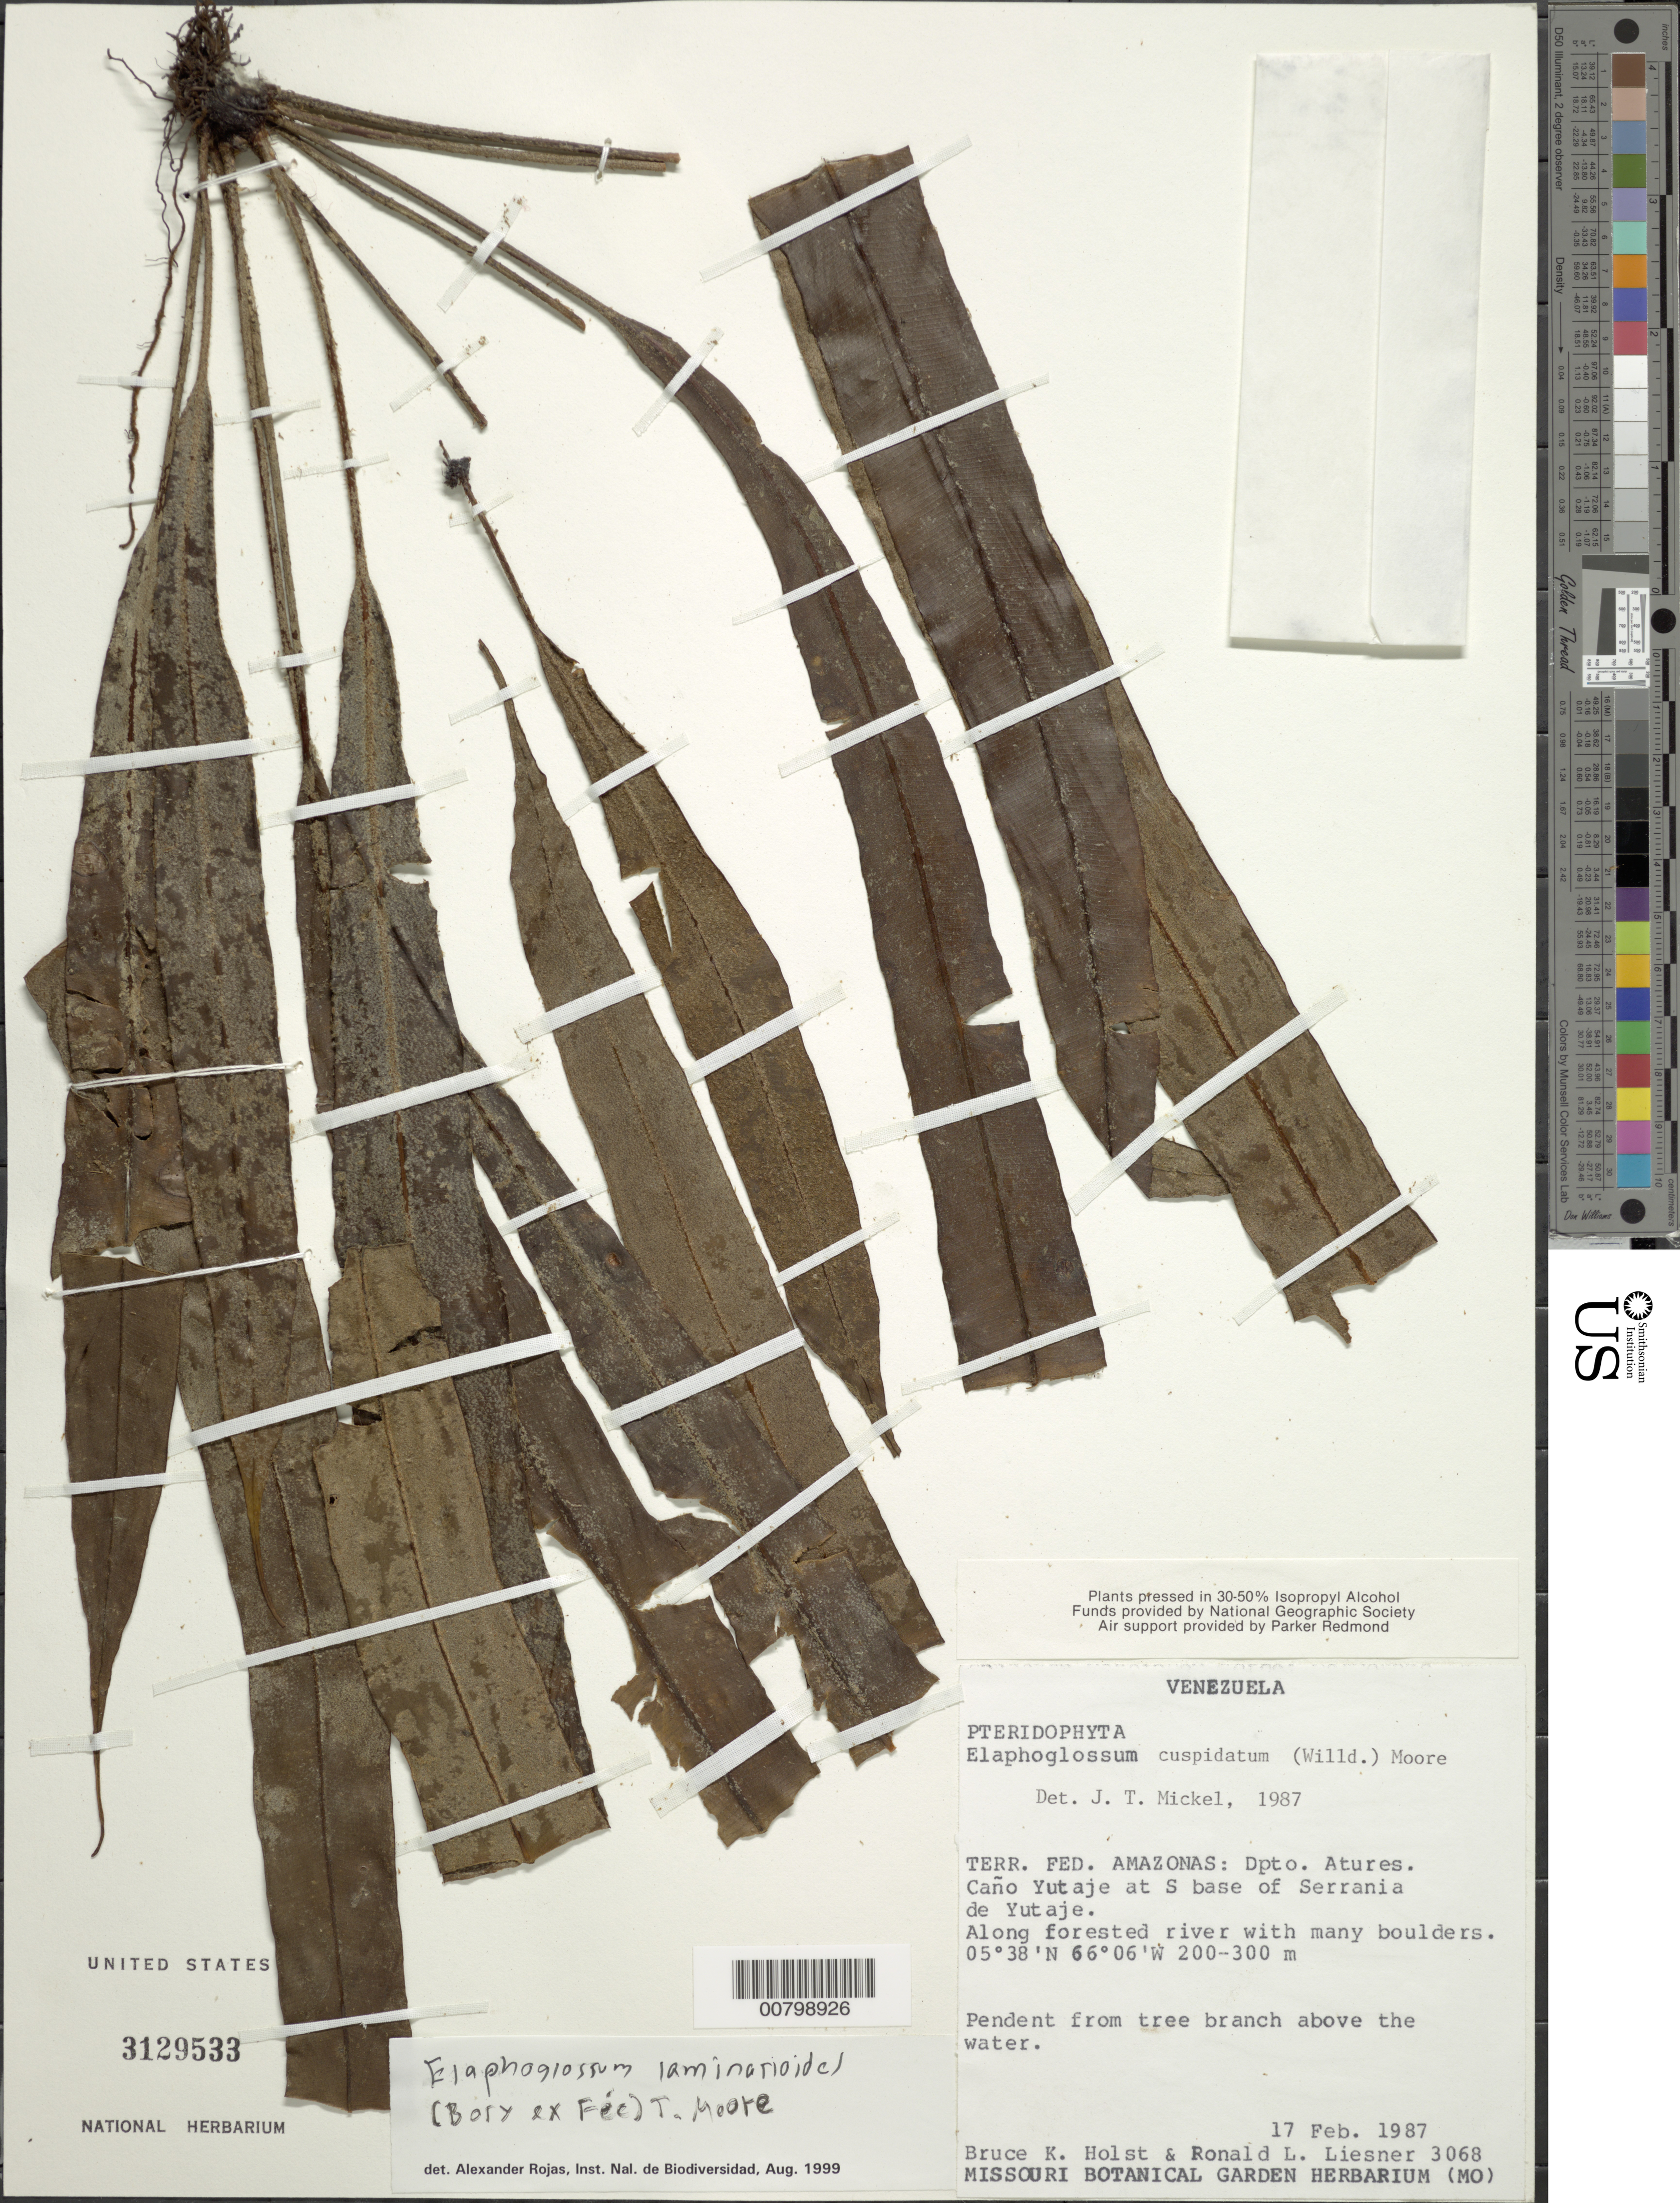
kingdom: Plantae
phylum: Tracheophyta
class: Polypodiopsida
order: Polypodiales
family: Dryopteridaceae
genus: Elaphoglossum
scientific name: Elaphoglossum laminarioides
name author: (Bory ex Fée) T. Moore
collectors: B. Holst & R. L. Liesner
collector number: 3068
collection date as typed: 17-Feb-87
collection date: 1987-02-17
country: Venezuela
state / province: Amazonas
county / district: Atures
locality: Caño Yutajé at S base of Serranía de Yutajé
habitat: Forested river with many boulders; pendent from tree branch above water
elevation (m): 200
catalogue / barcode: US 3129533